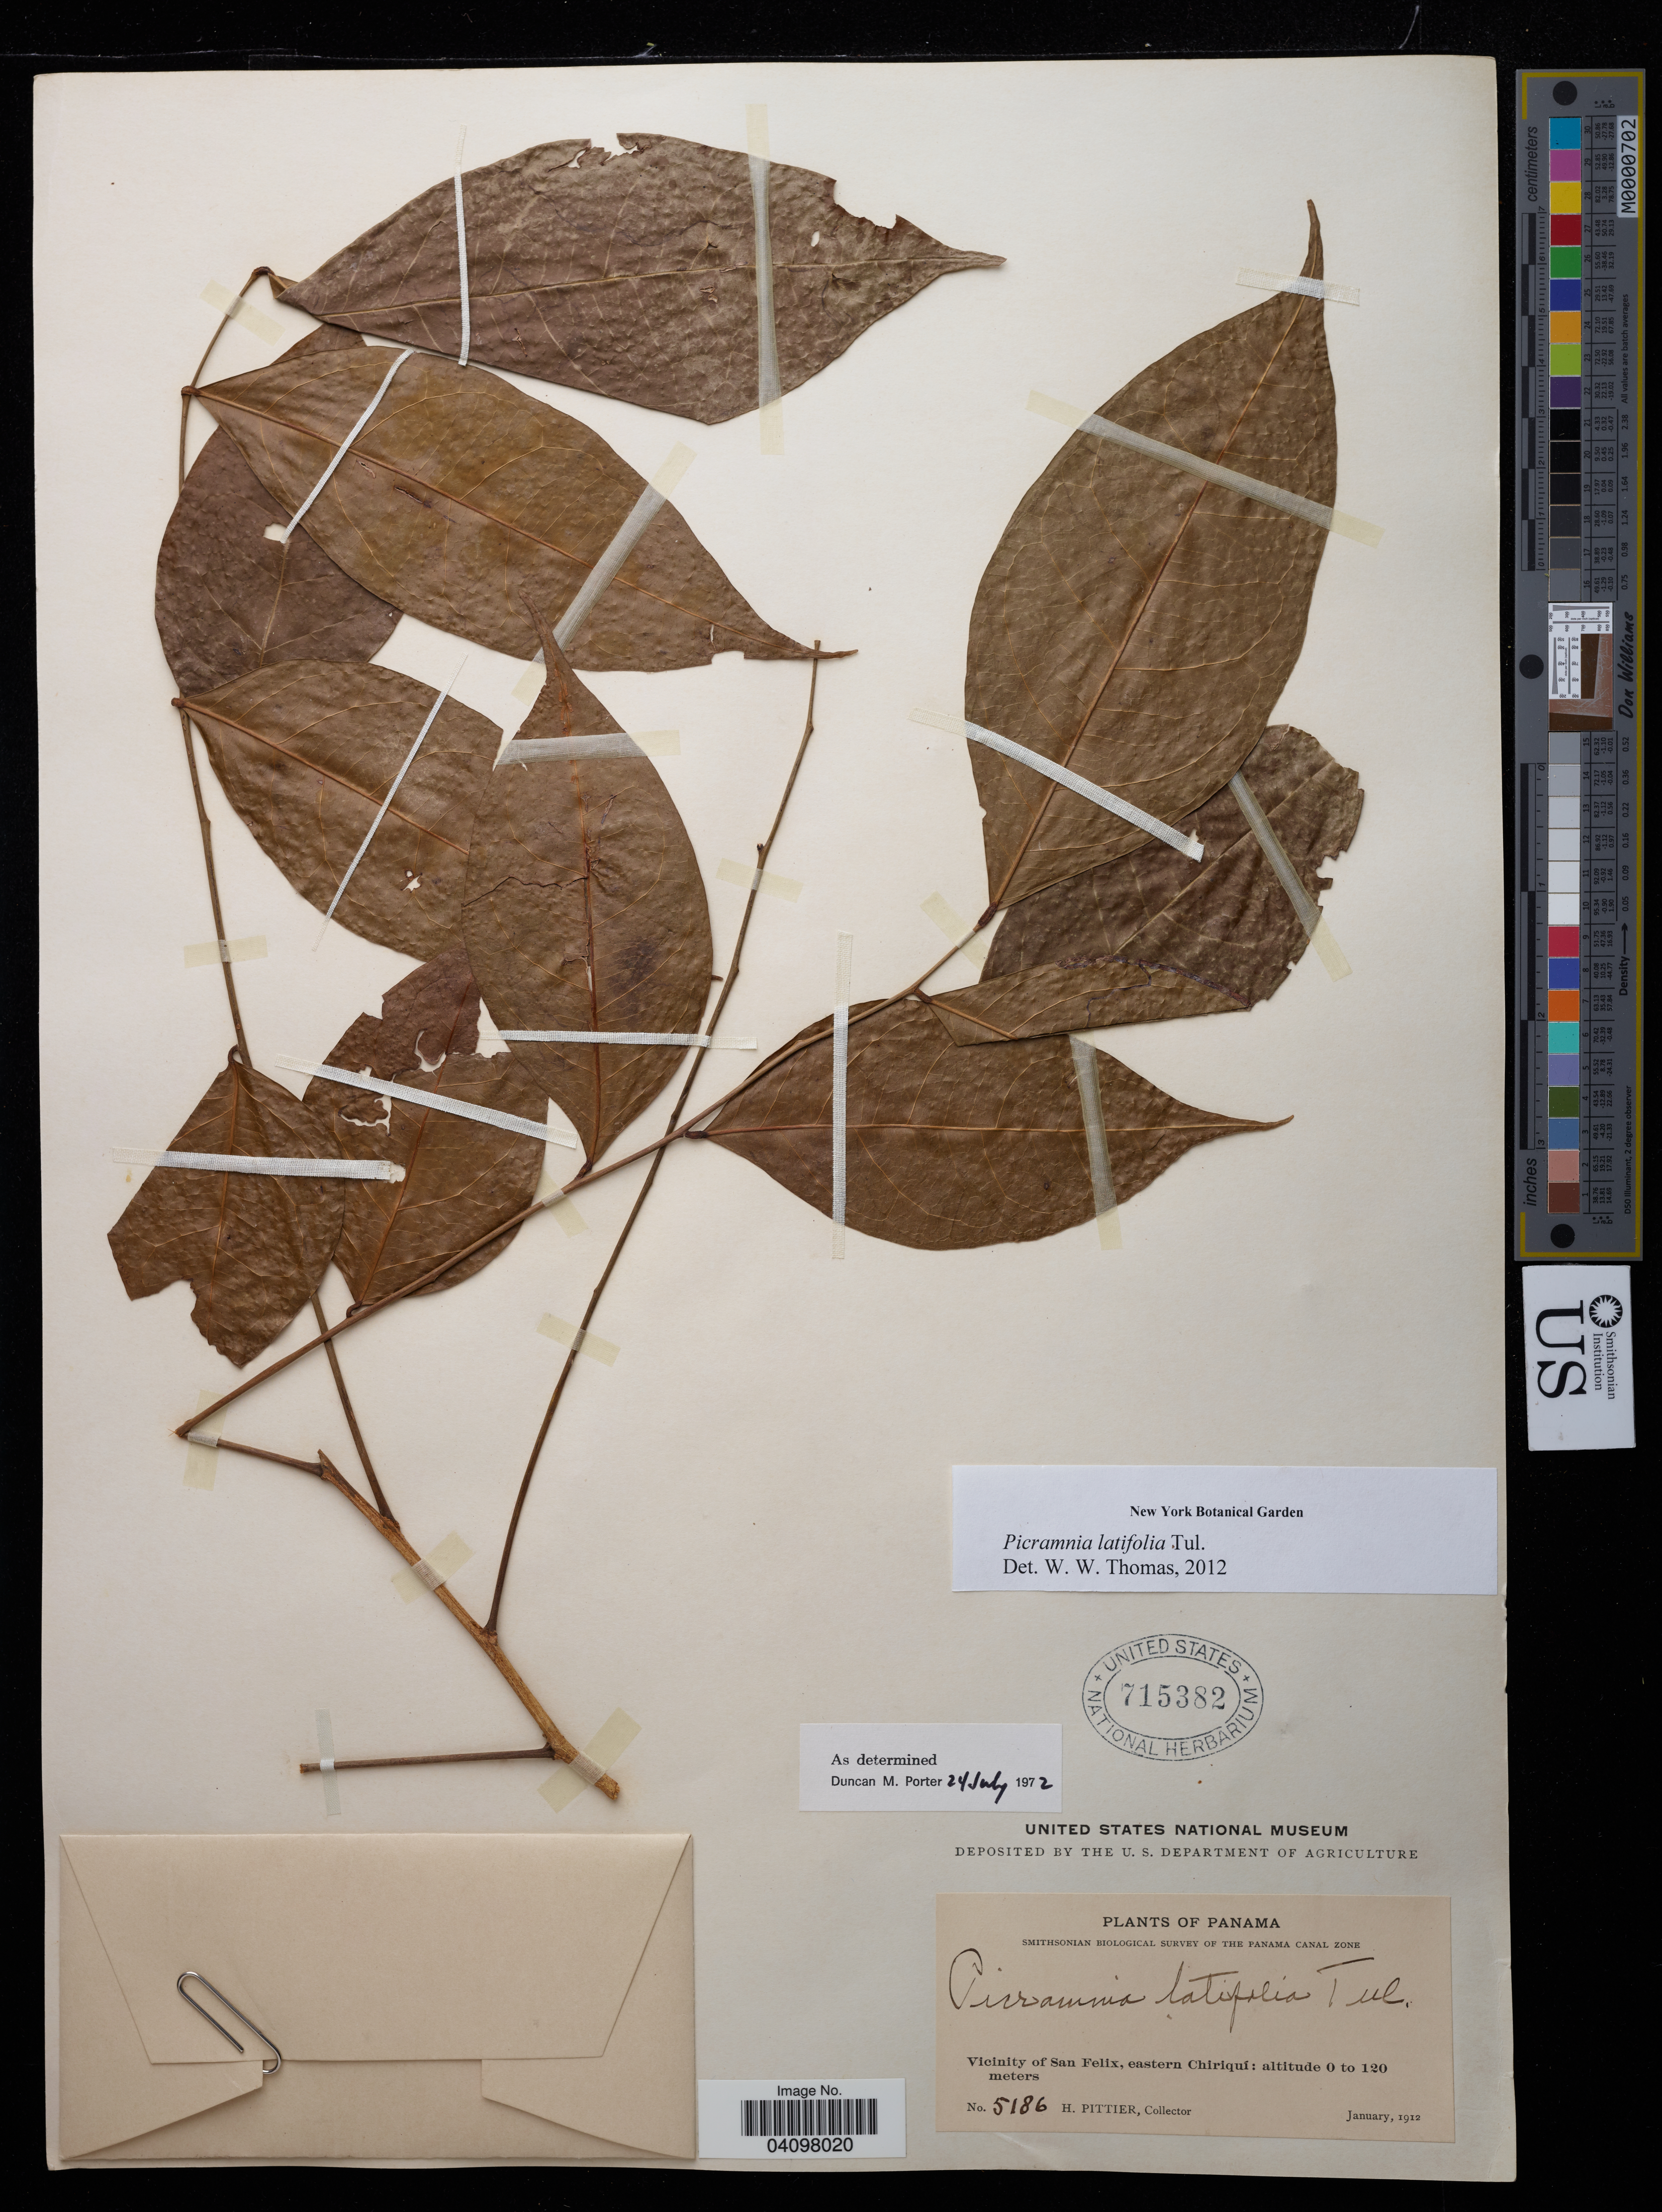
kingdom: Plantae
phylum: Tracheophyta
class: Magnoliopsida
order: Picramniales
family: Picramniaceae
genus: Picramnia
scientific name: Picramnia latifolia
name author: Tul.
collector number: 5186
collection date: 1912-01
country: Panama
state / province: Chiriqui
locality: Vicinity of San Felix, eastern Chiriqui.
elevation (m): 0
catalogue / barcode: US 715382